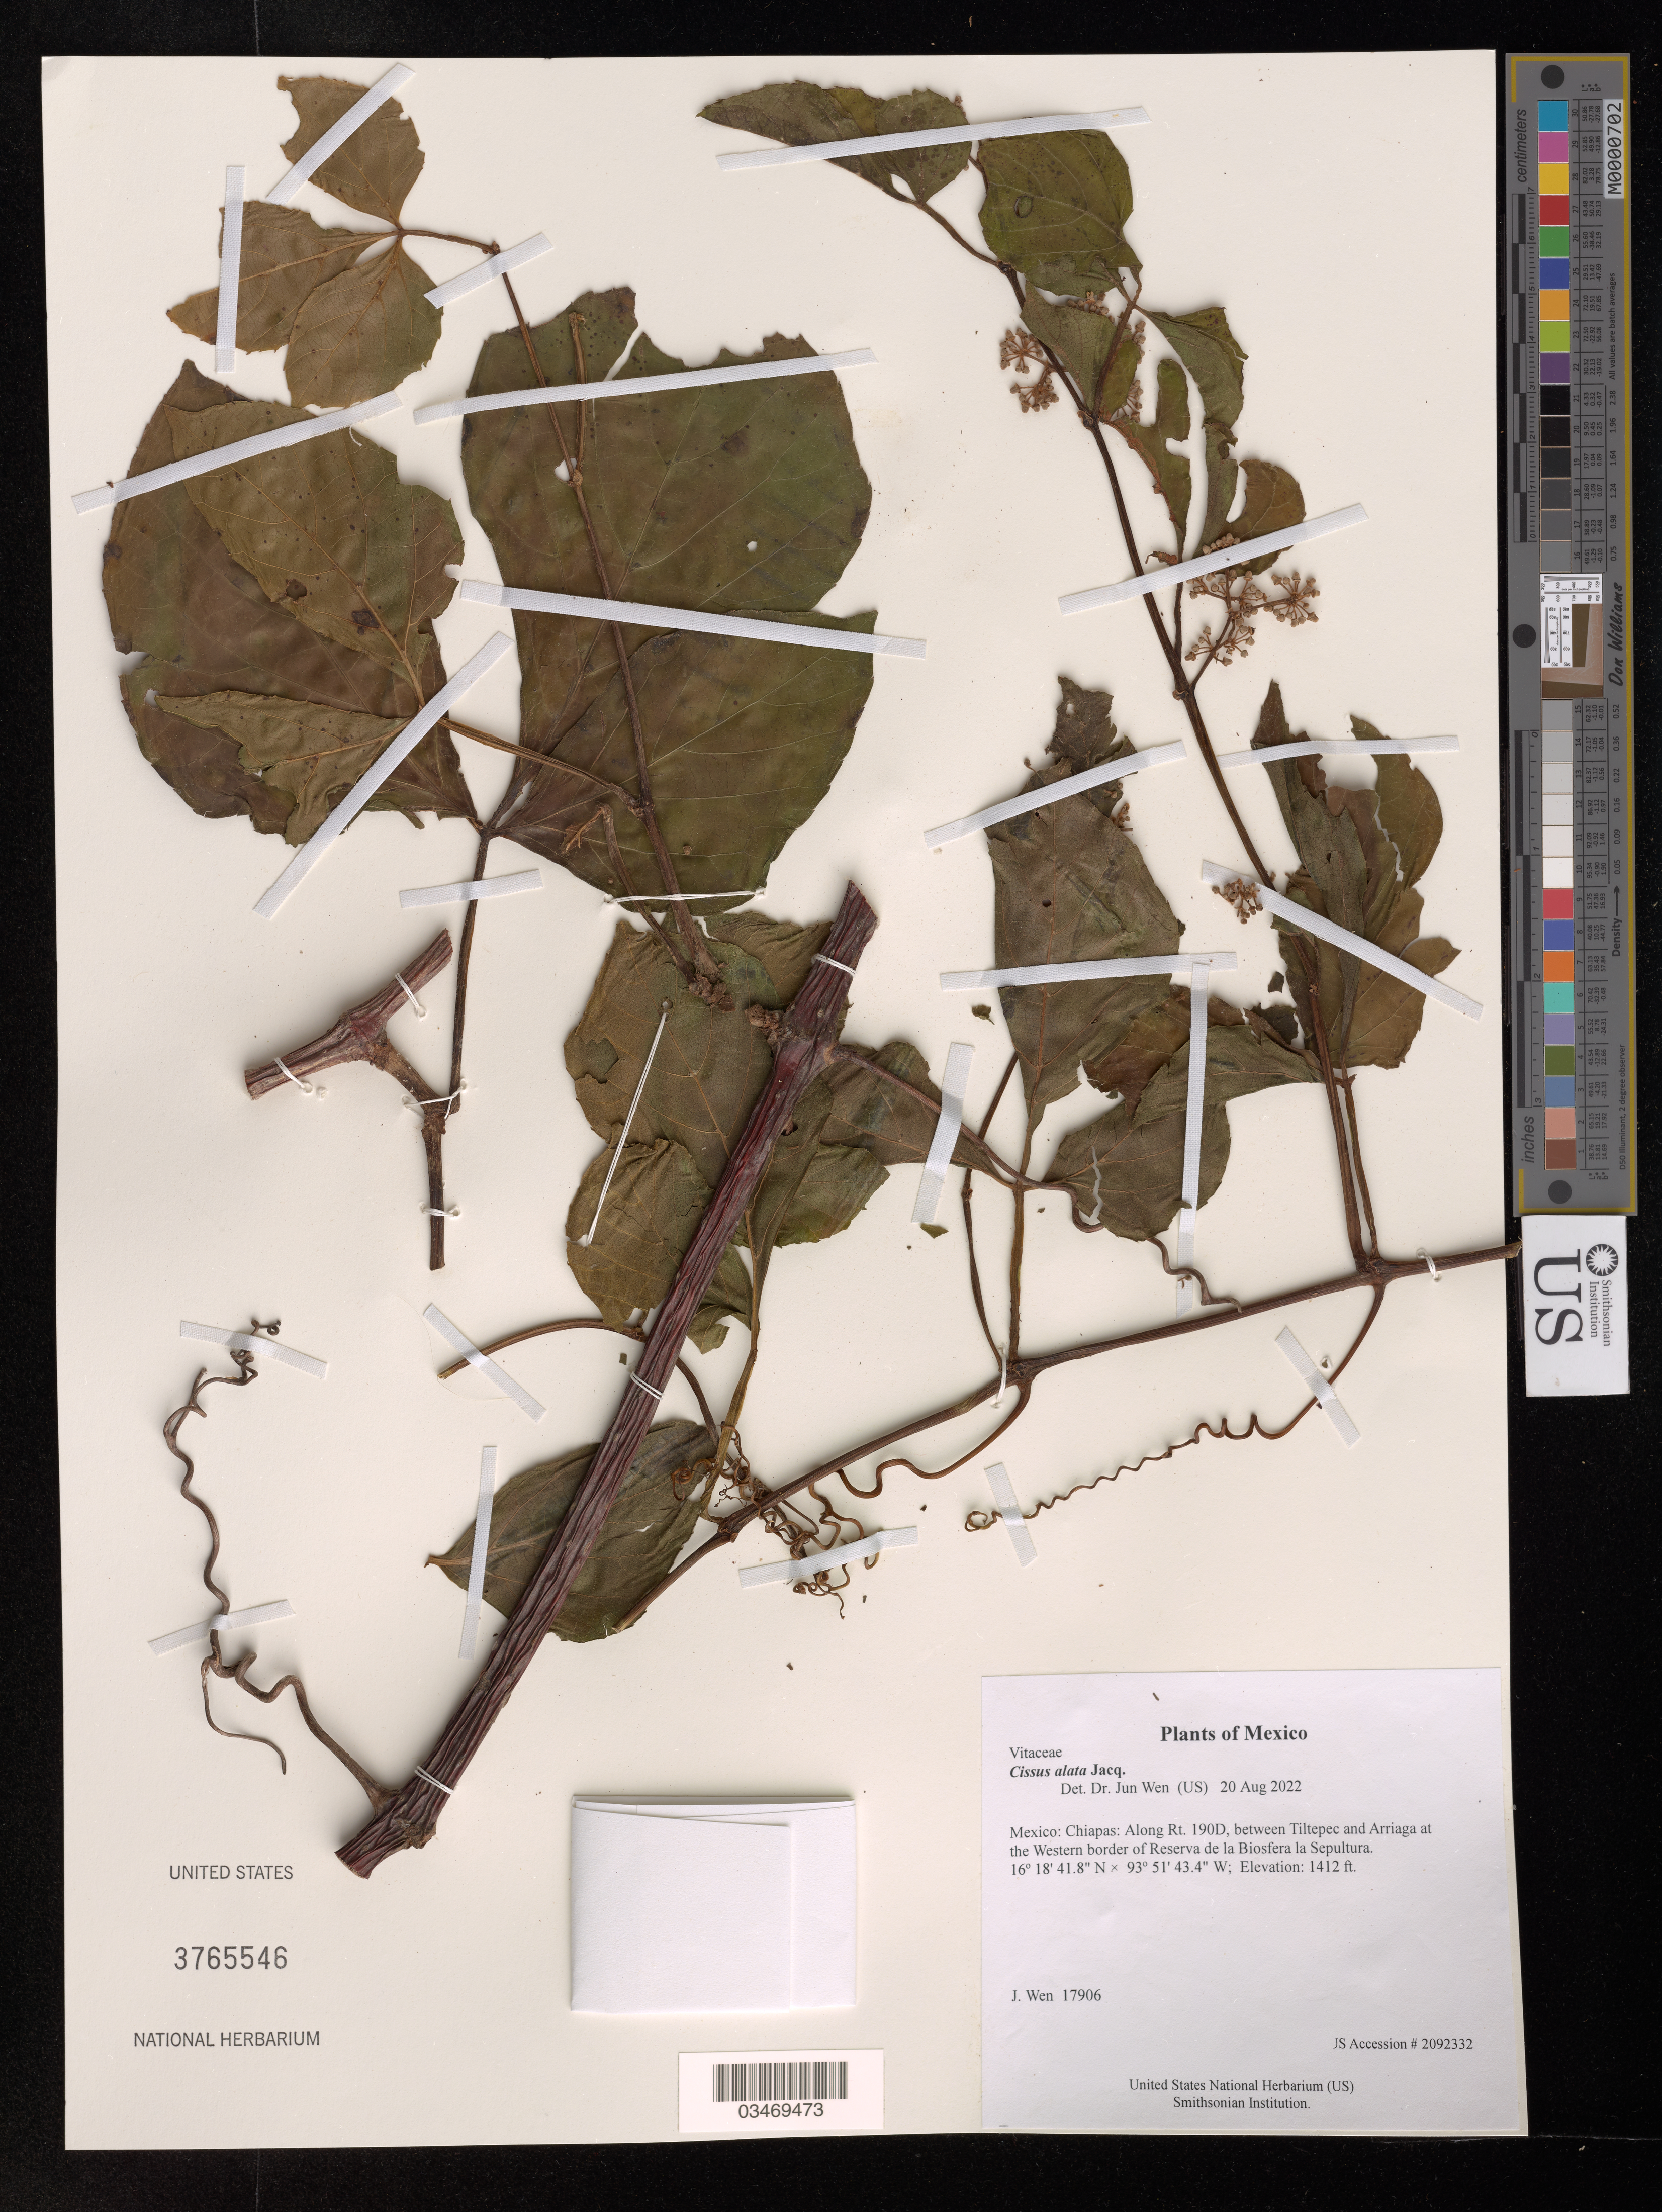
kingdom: Plantae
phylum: Tracheophyta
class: Magnoliopsida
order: Vitales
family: Vitaceae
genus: Cissus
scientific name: Cissus alata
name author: Jacq.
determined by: Wen, Jun, (BOT), Smithsonian Institution - National Museum of Natural History (UNITED STATES)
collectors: J. Wen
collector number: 17906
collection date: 2022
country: Mexico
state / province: Chiapas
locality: Along Rt. 190D, between Tiltepec and Arriaga at the Western border of Reserva de la Biosfera la Sepultura.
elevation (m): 430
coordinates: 16 18.697 N, 93 51.723 W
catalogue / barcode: US 3765546